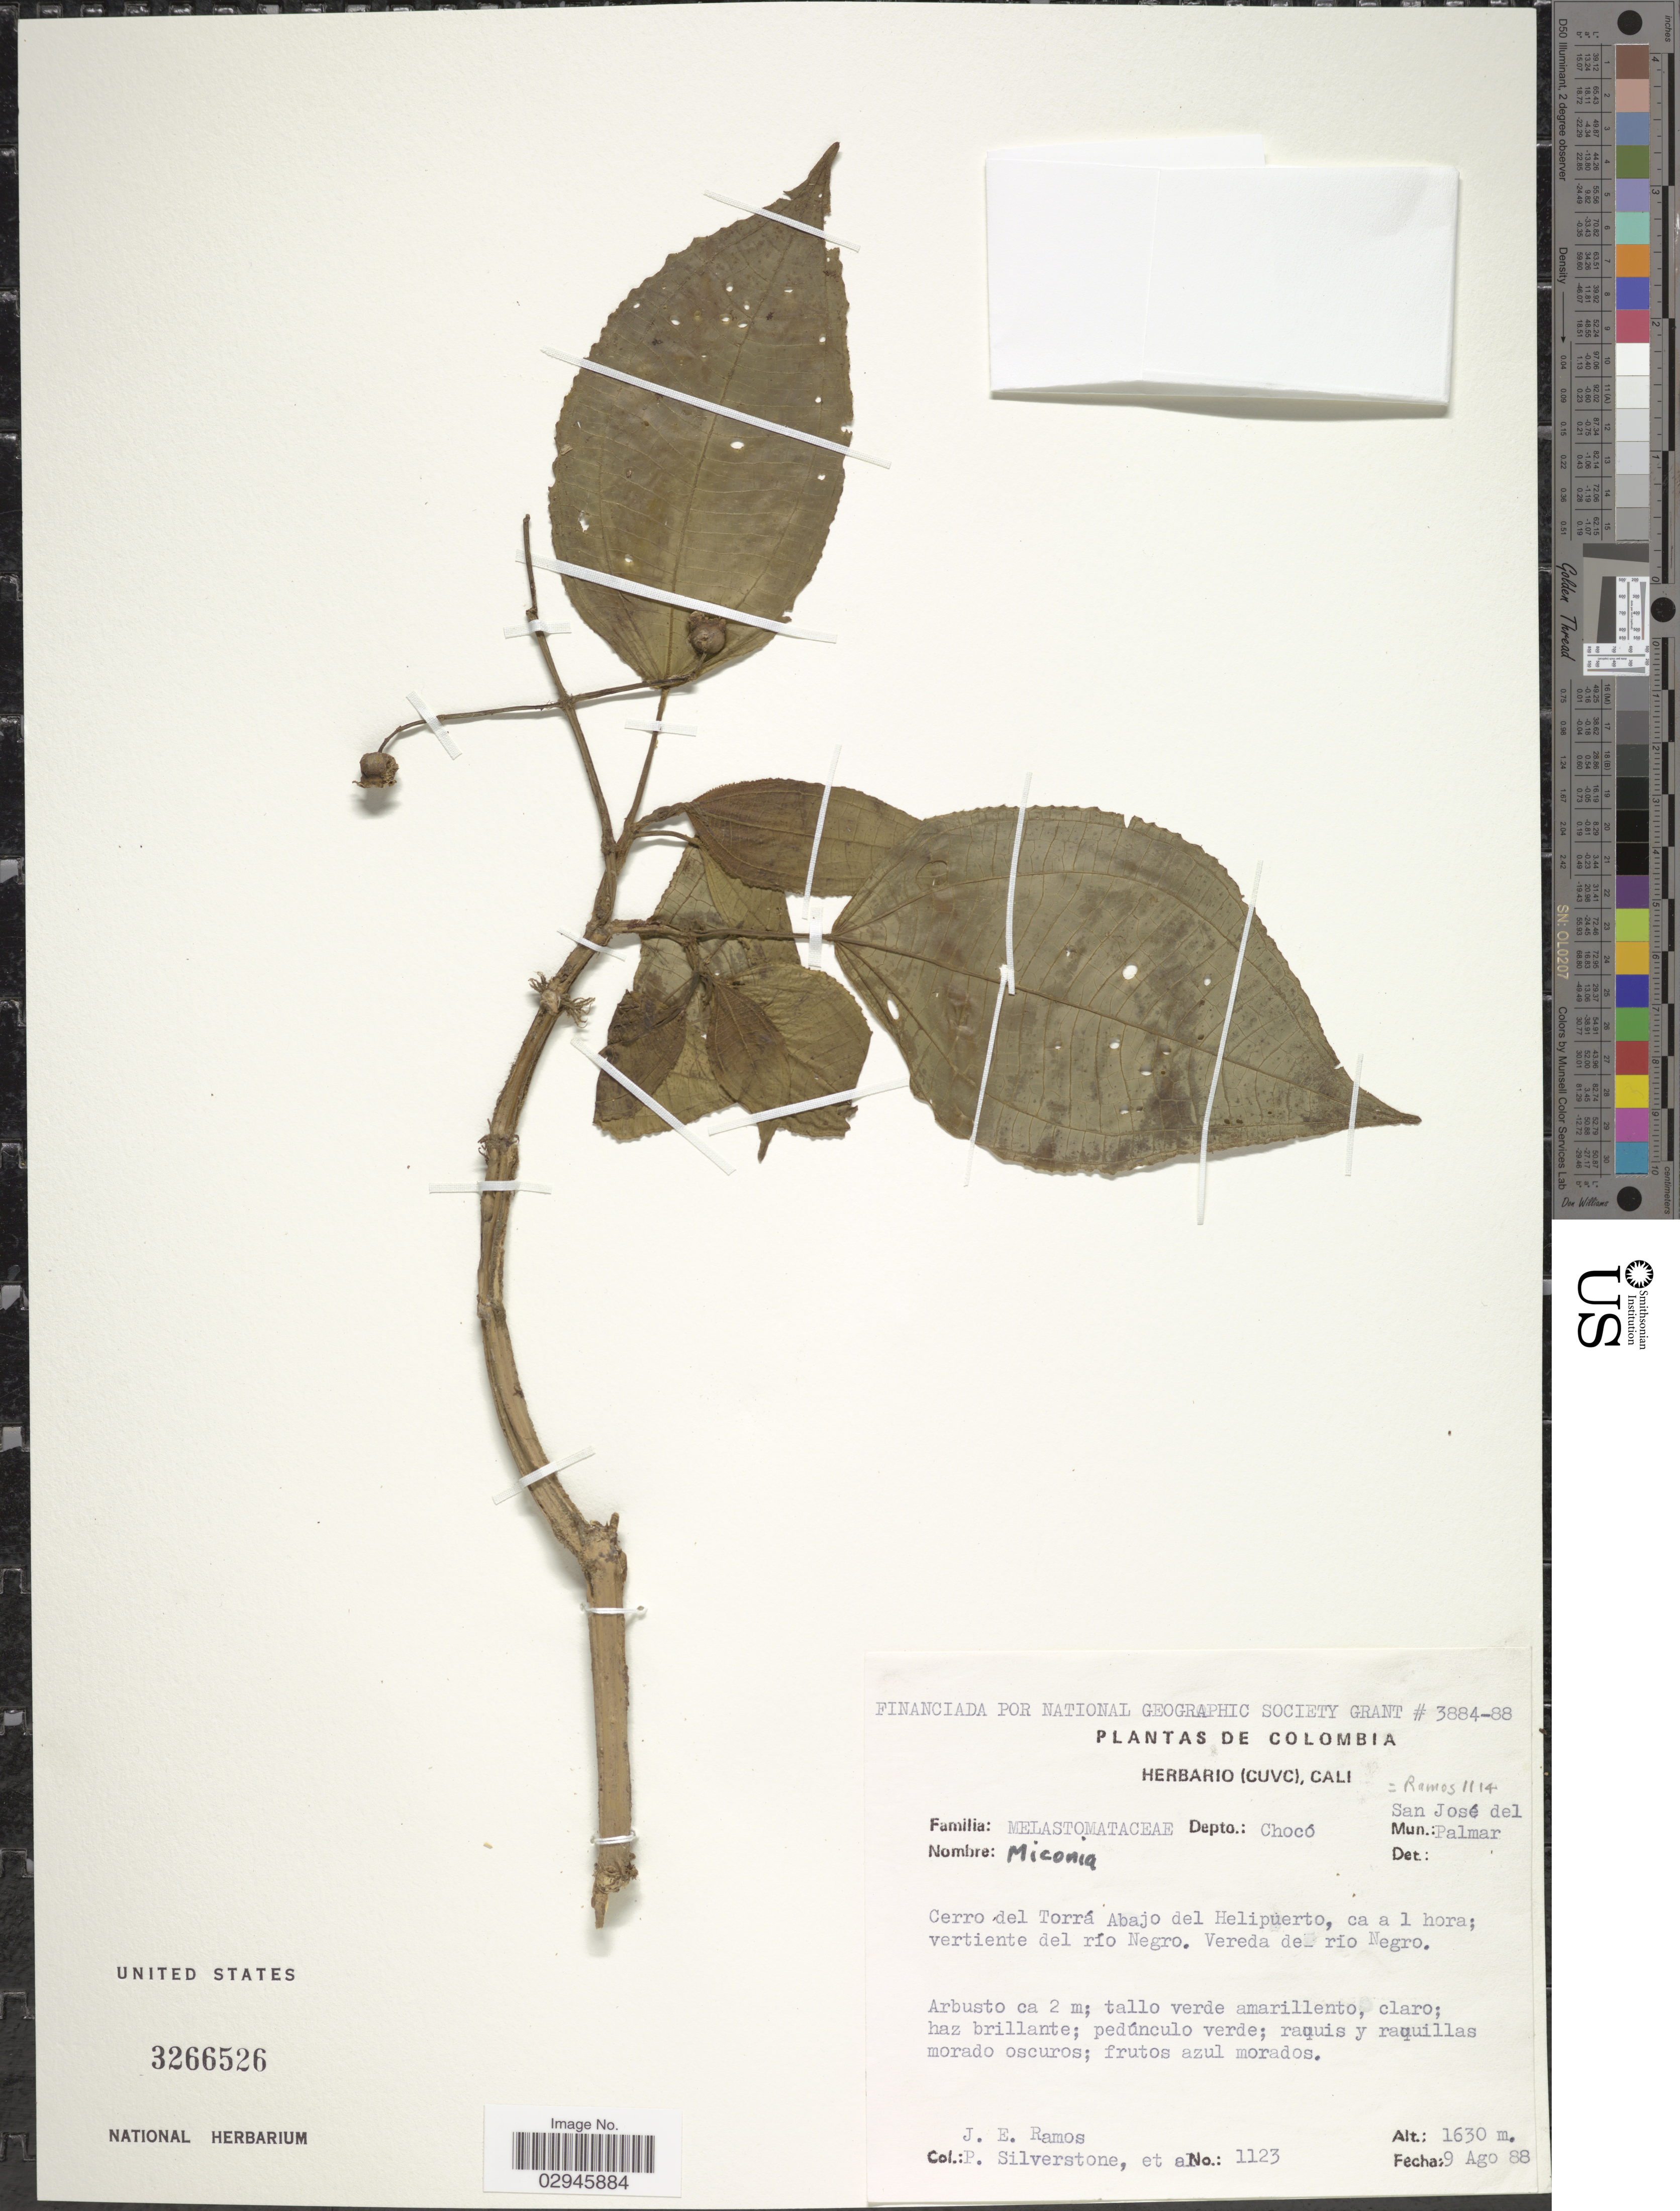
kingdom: Plantae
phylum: Tracheophyta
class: Magnoliopsida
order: Myrtales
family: Melastomataceae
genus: Miconia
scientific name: Miconia sp.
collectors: J. E. Ramos, P. Silverstone & et al.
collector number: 1123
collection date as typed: Transcribed d/m/y: 9/8/88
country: Colombia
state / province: Chocó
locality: Depto.: Chocó, Mun. San José del Palmar. Cerro del Torrá. Abajo del Helipuerto, ca a 1 hora; vertiente del río Negro. Vereda de río Negro.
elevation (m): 1630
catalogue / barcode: US 3266526